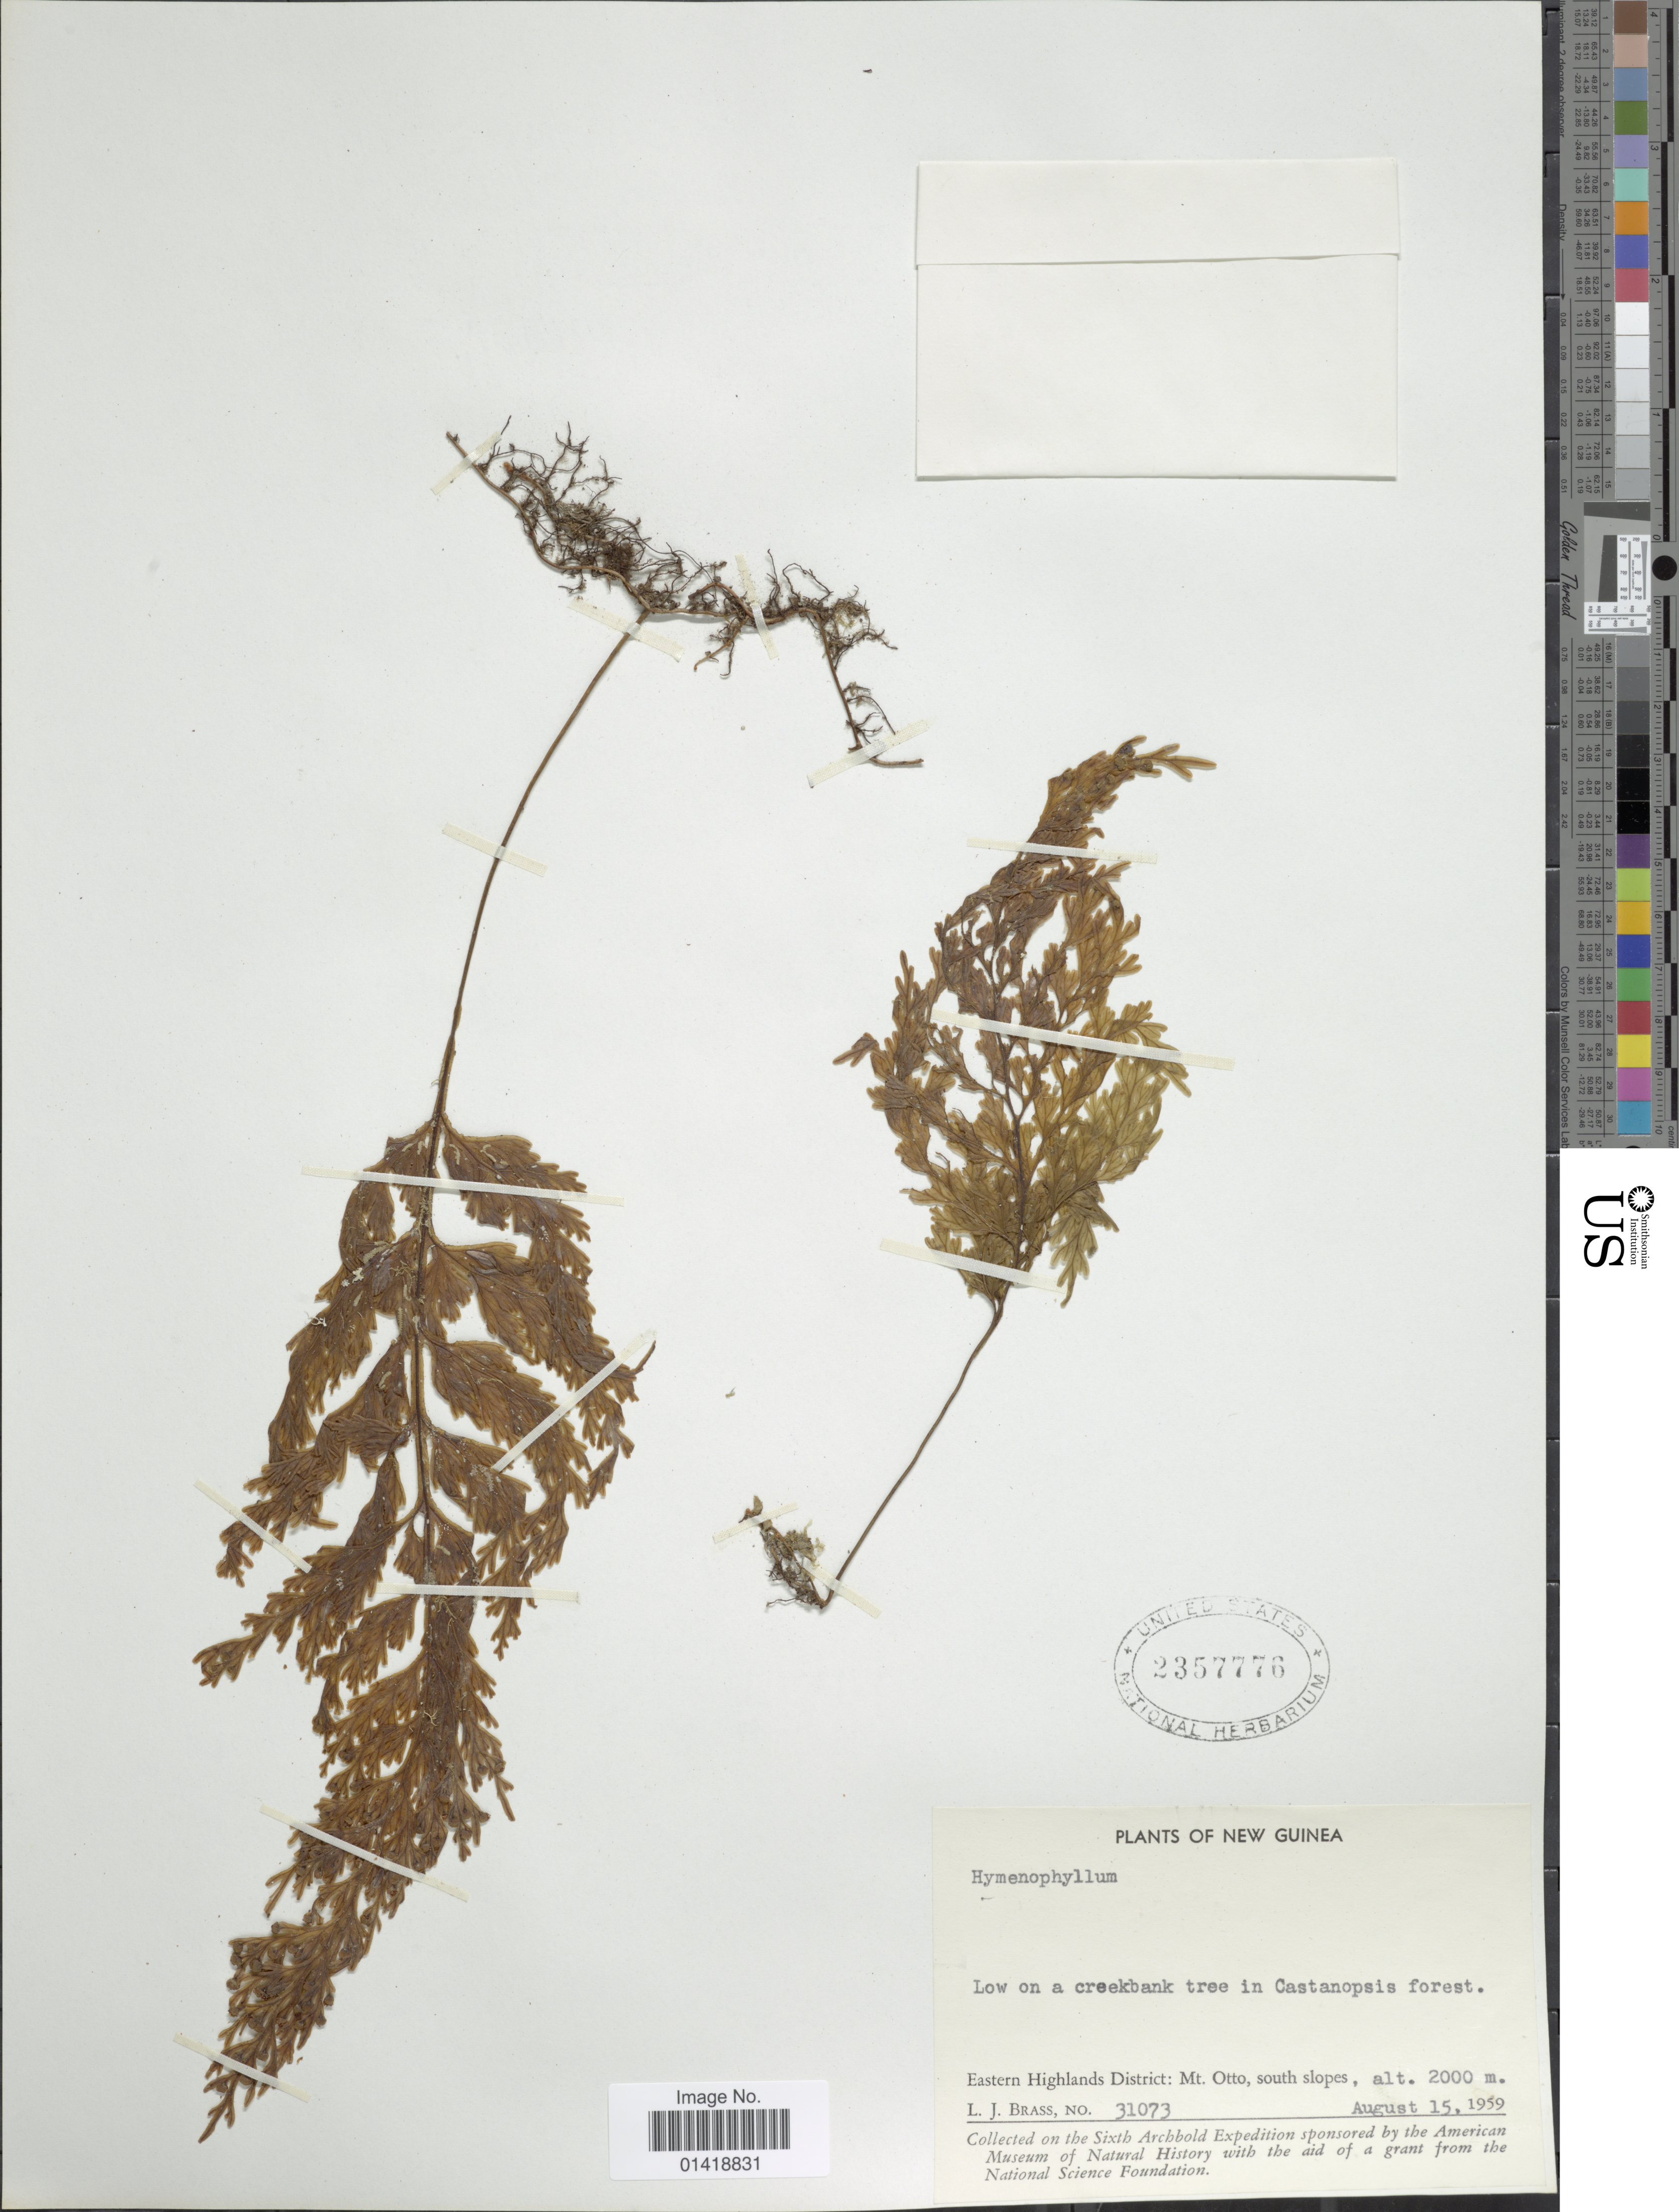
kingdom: Plantae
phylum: Tracheophyta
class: Polypodiopsida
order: Hymenophyllales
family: Hymenophyllaceae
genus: Hymenophyllum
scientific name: Hymenophyllum sp.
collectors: L. J. Brass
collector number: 31073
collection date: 1959-08-15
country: Papua New Guinea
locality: New Guinea. Eastern Highlands District: Mt. Otto, south slopes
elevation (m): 2000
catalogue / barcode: US 2357776